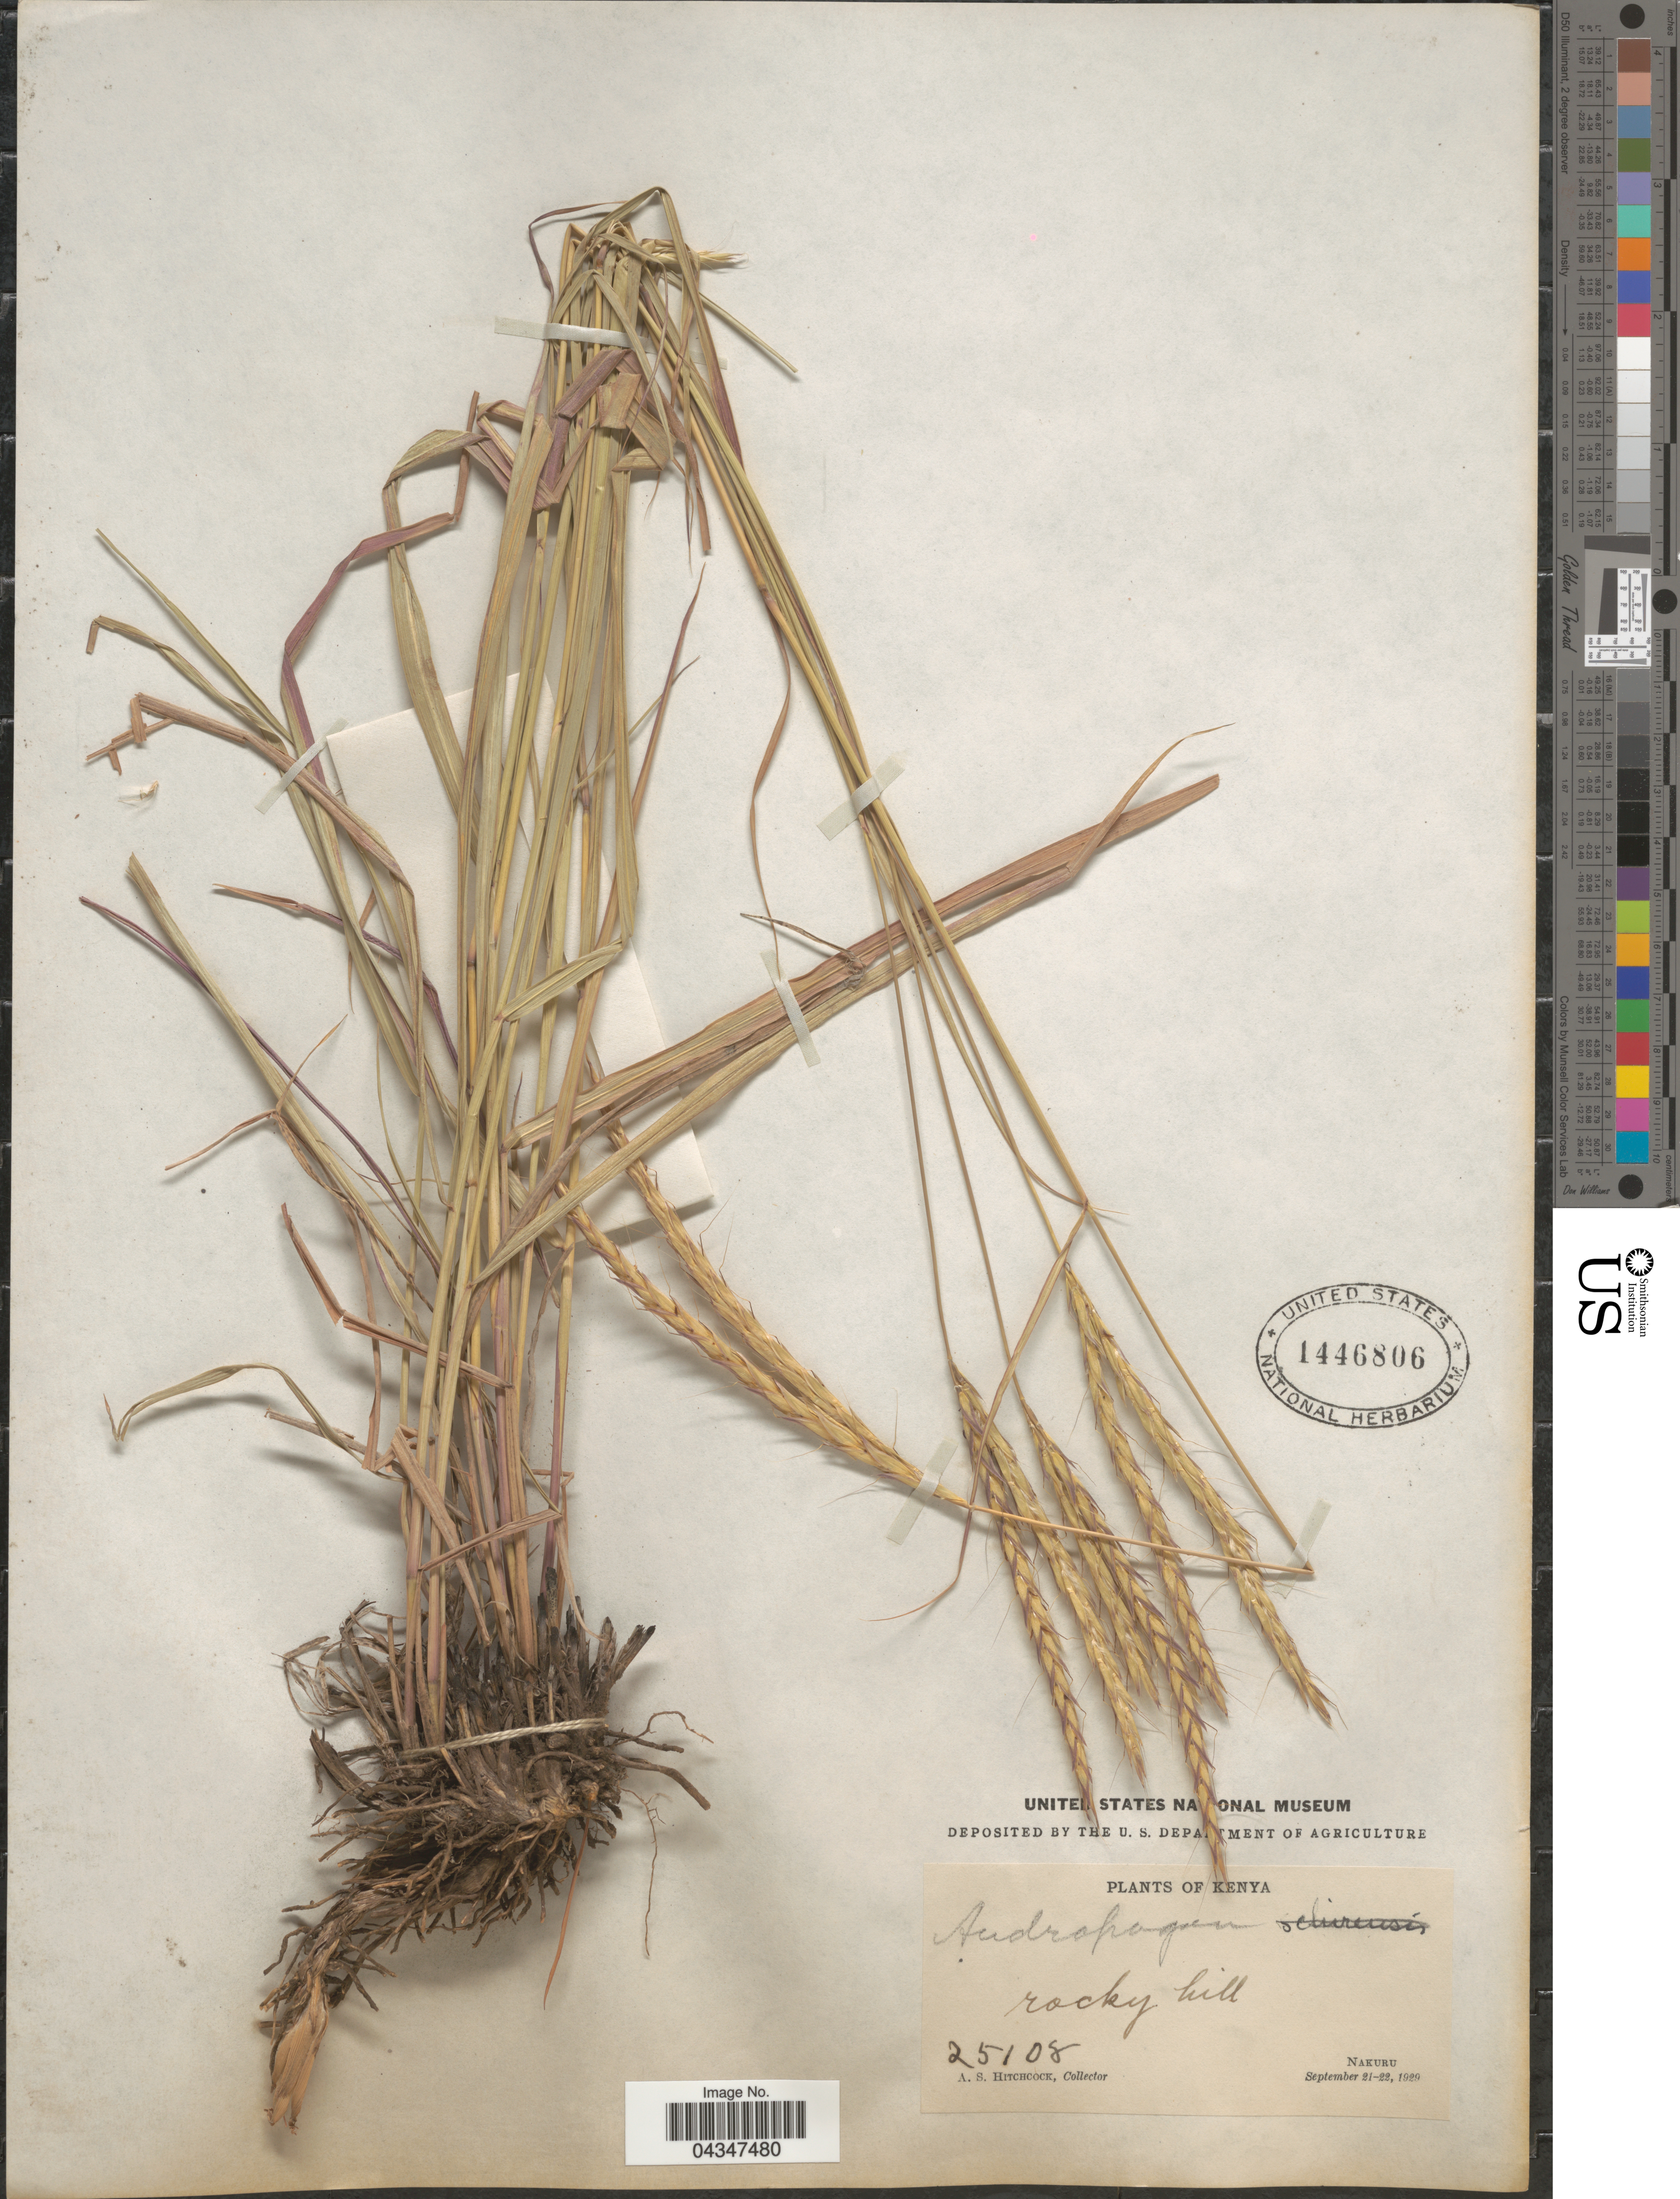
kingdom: Plantae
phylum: Tracheophyta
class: Liliopsida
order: Poales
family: Poaceae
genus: Andropogon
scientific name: Andropogon sp.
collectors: A. S. Hitchcock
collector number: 25108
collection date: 1929-09-21/1929-09-22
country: Kenya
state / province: Nakuru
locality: Rocky hill.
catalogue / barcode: US 1446806